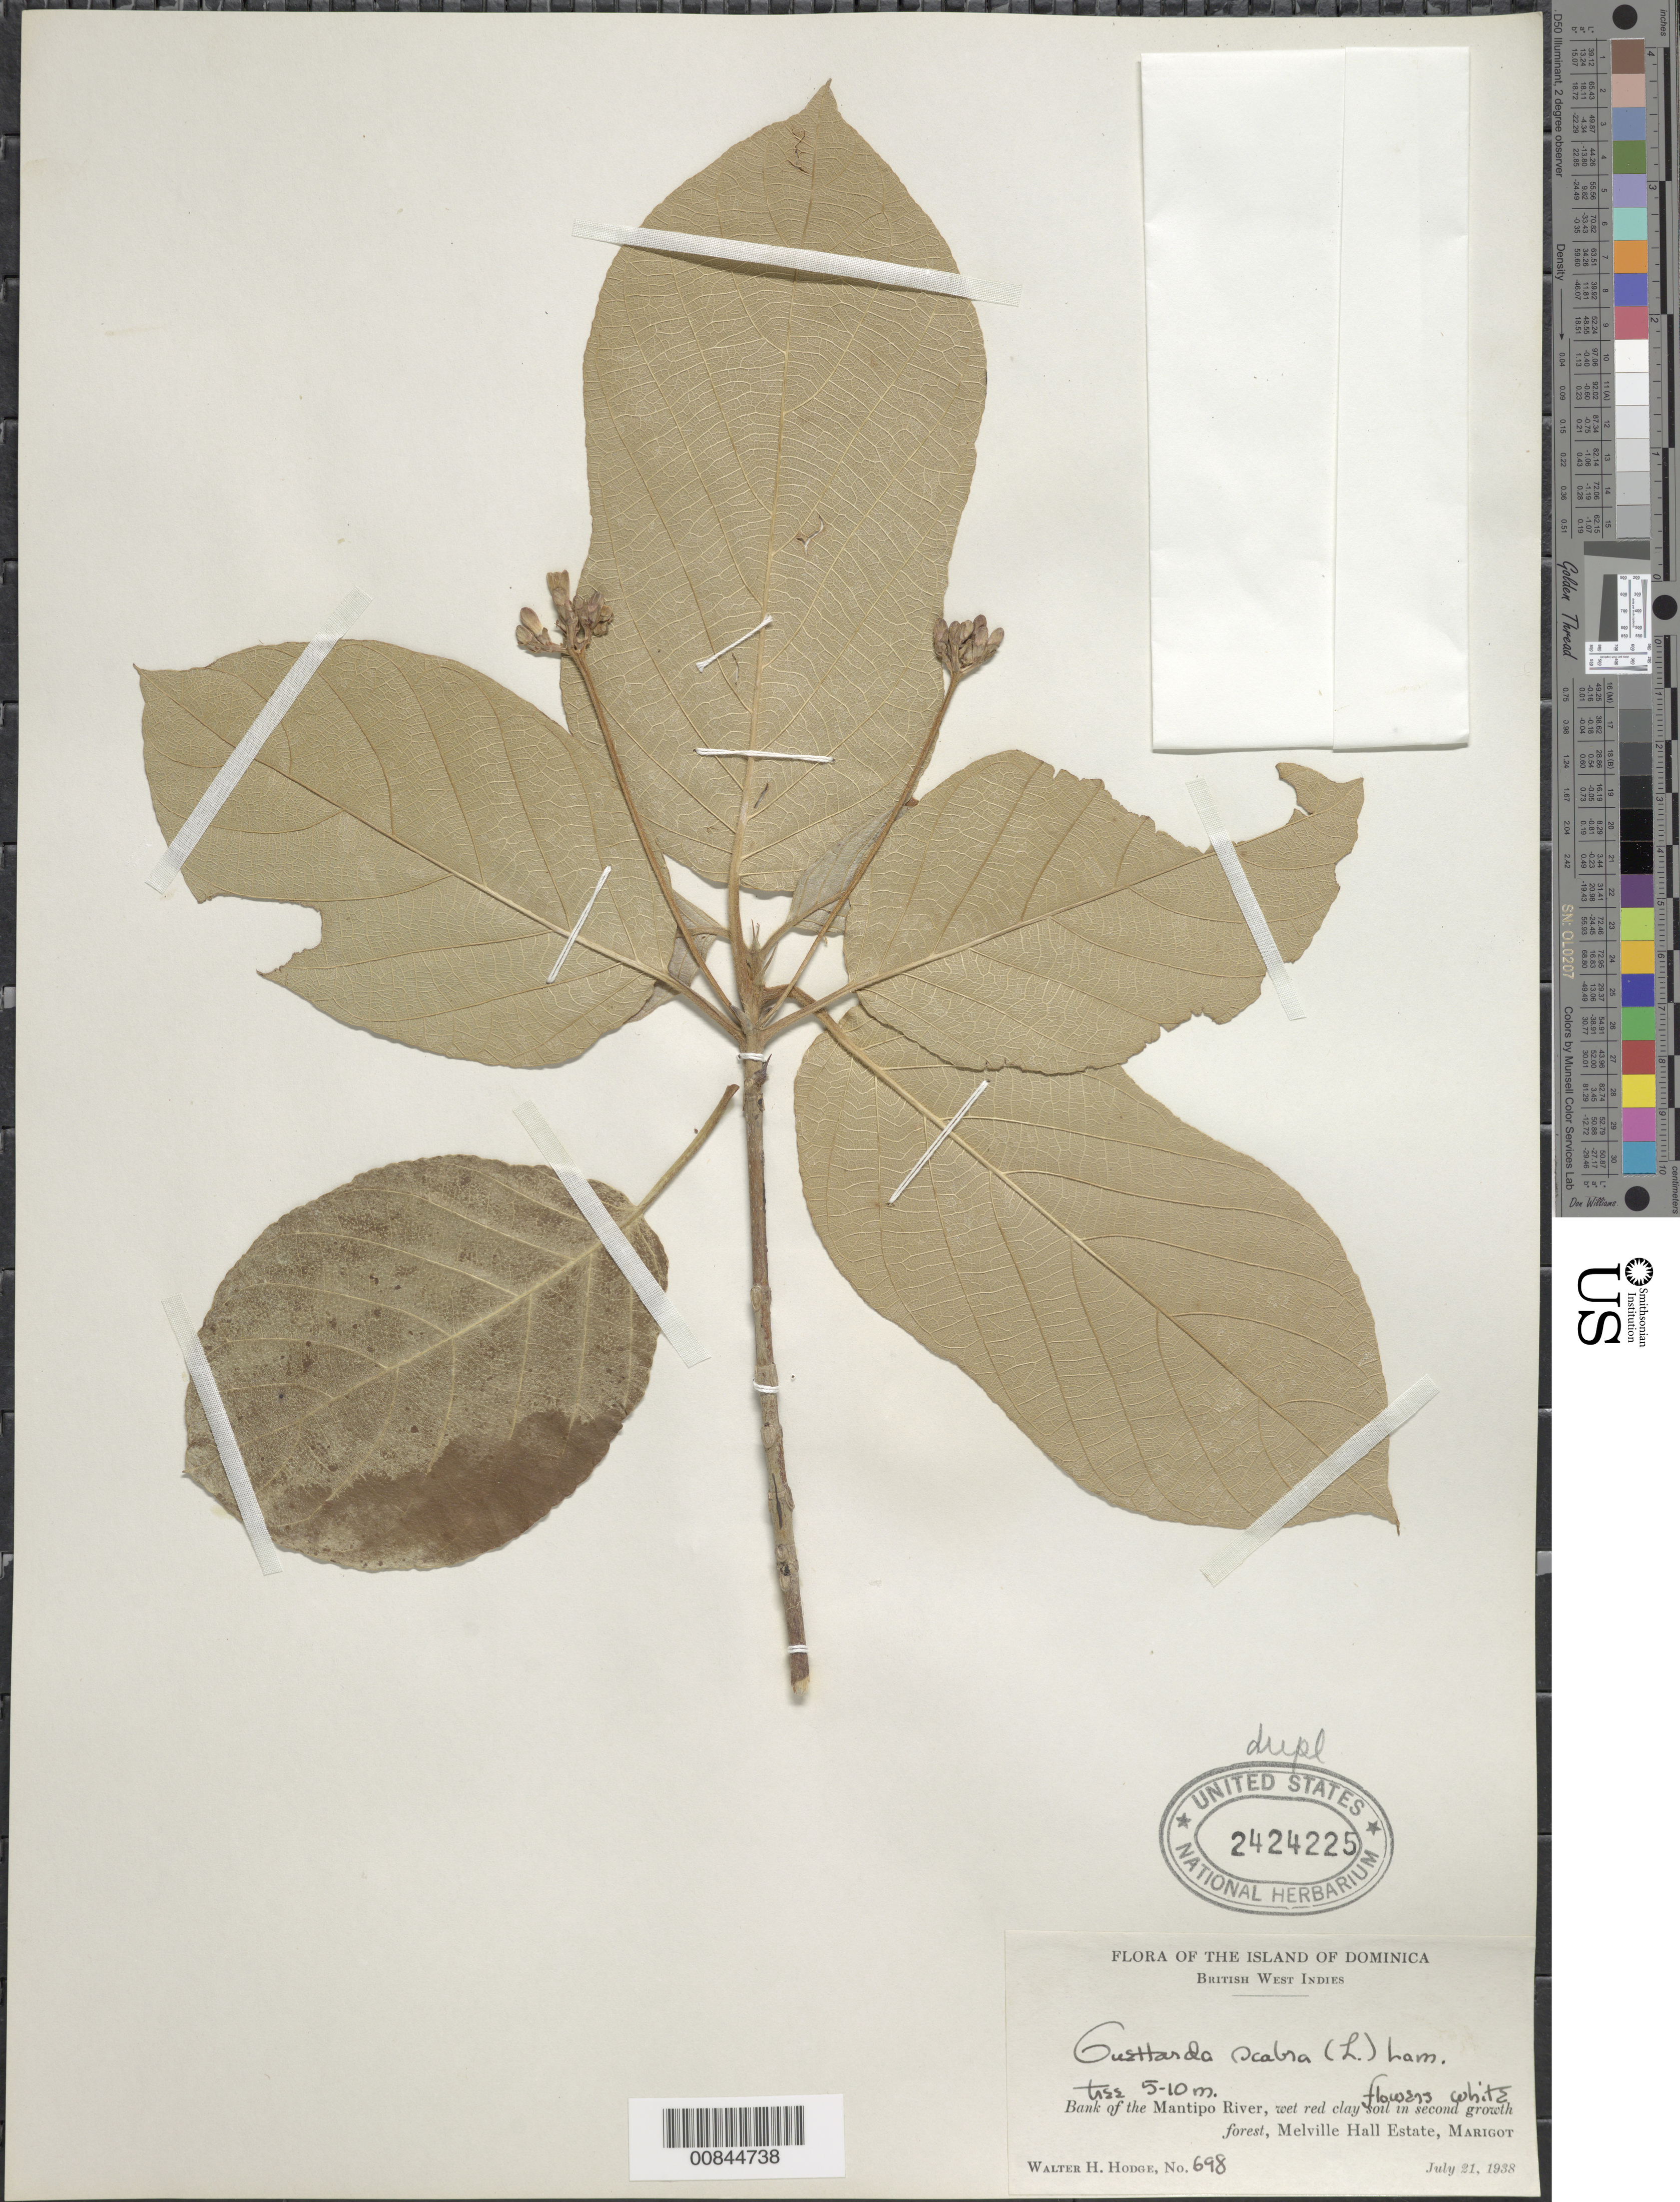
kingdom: Plantae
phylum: Tracheophyta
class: Magnoliopsida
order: Gentianales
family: Rubiaceae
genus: Guettarda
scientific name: Guettarda scabra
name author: (L.) Vent.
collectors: W. Hodge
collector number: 698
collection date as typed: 21 Jul 1938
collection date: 1938-07-21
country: Dominica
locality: Bank of Mantipo River, Melville Hall Estate, Marigot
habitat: Bank of river, wet red clay soil in second growth forest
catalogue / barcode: US 2424225